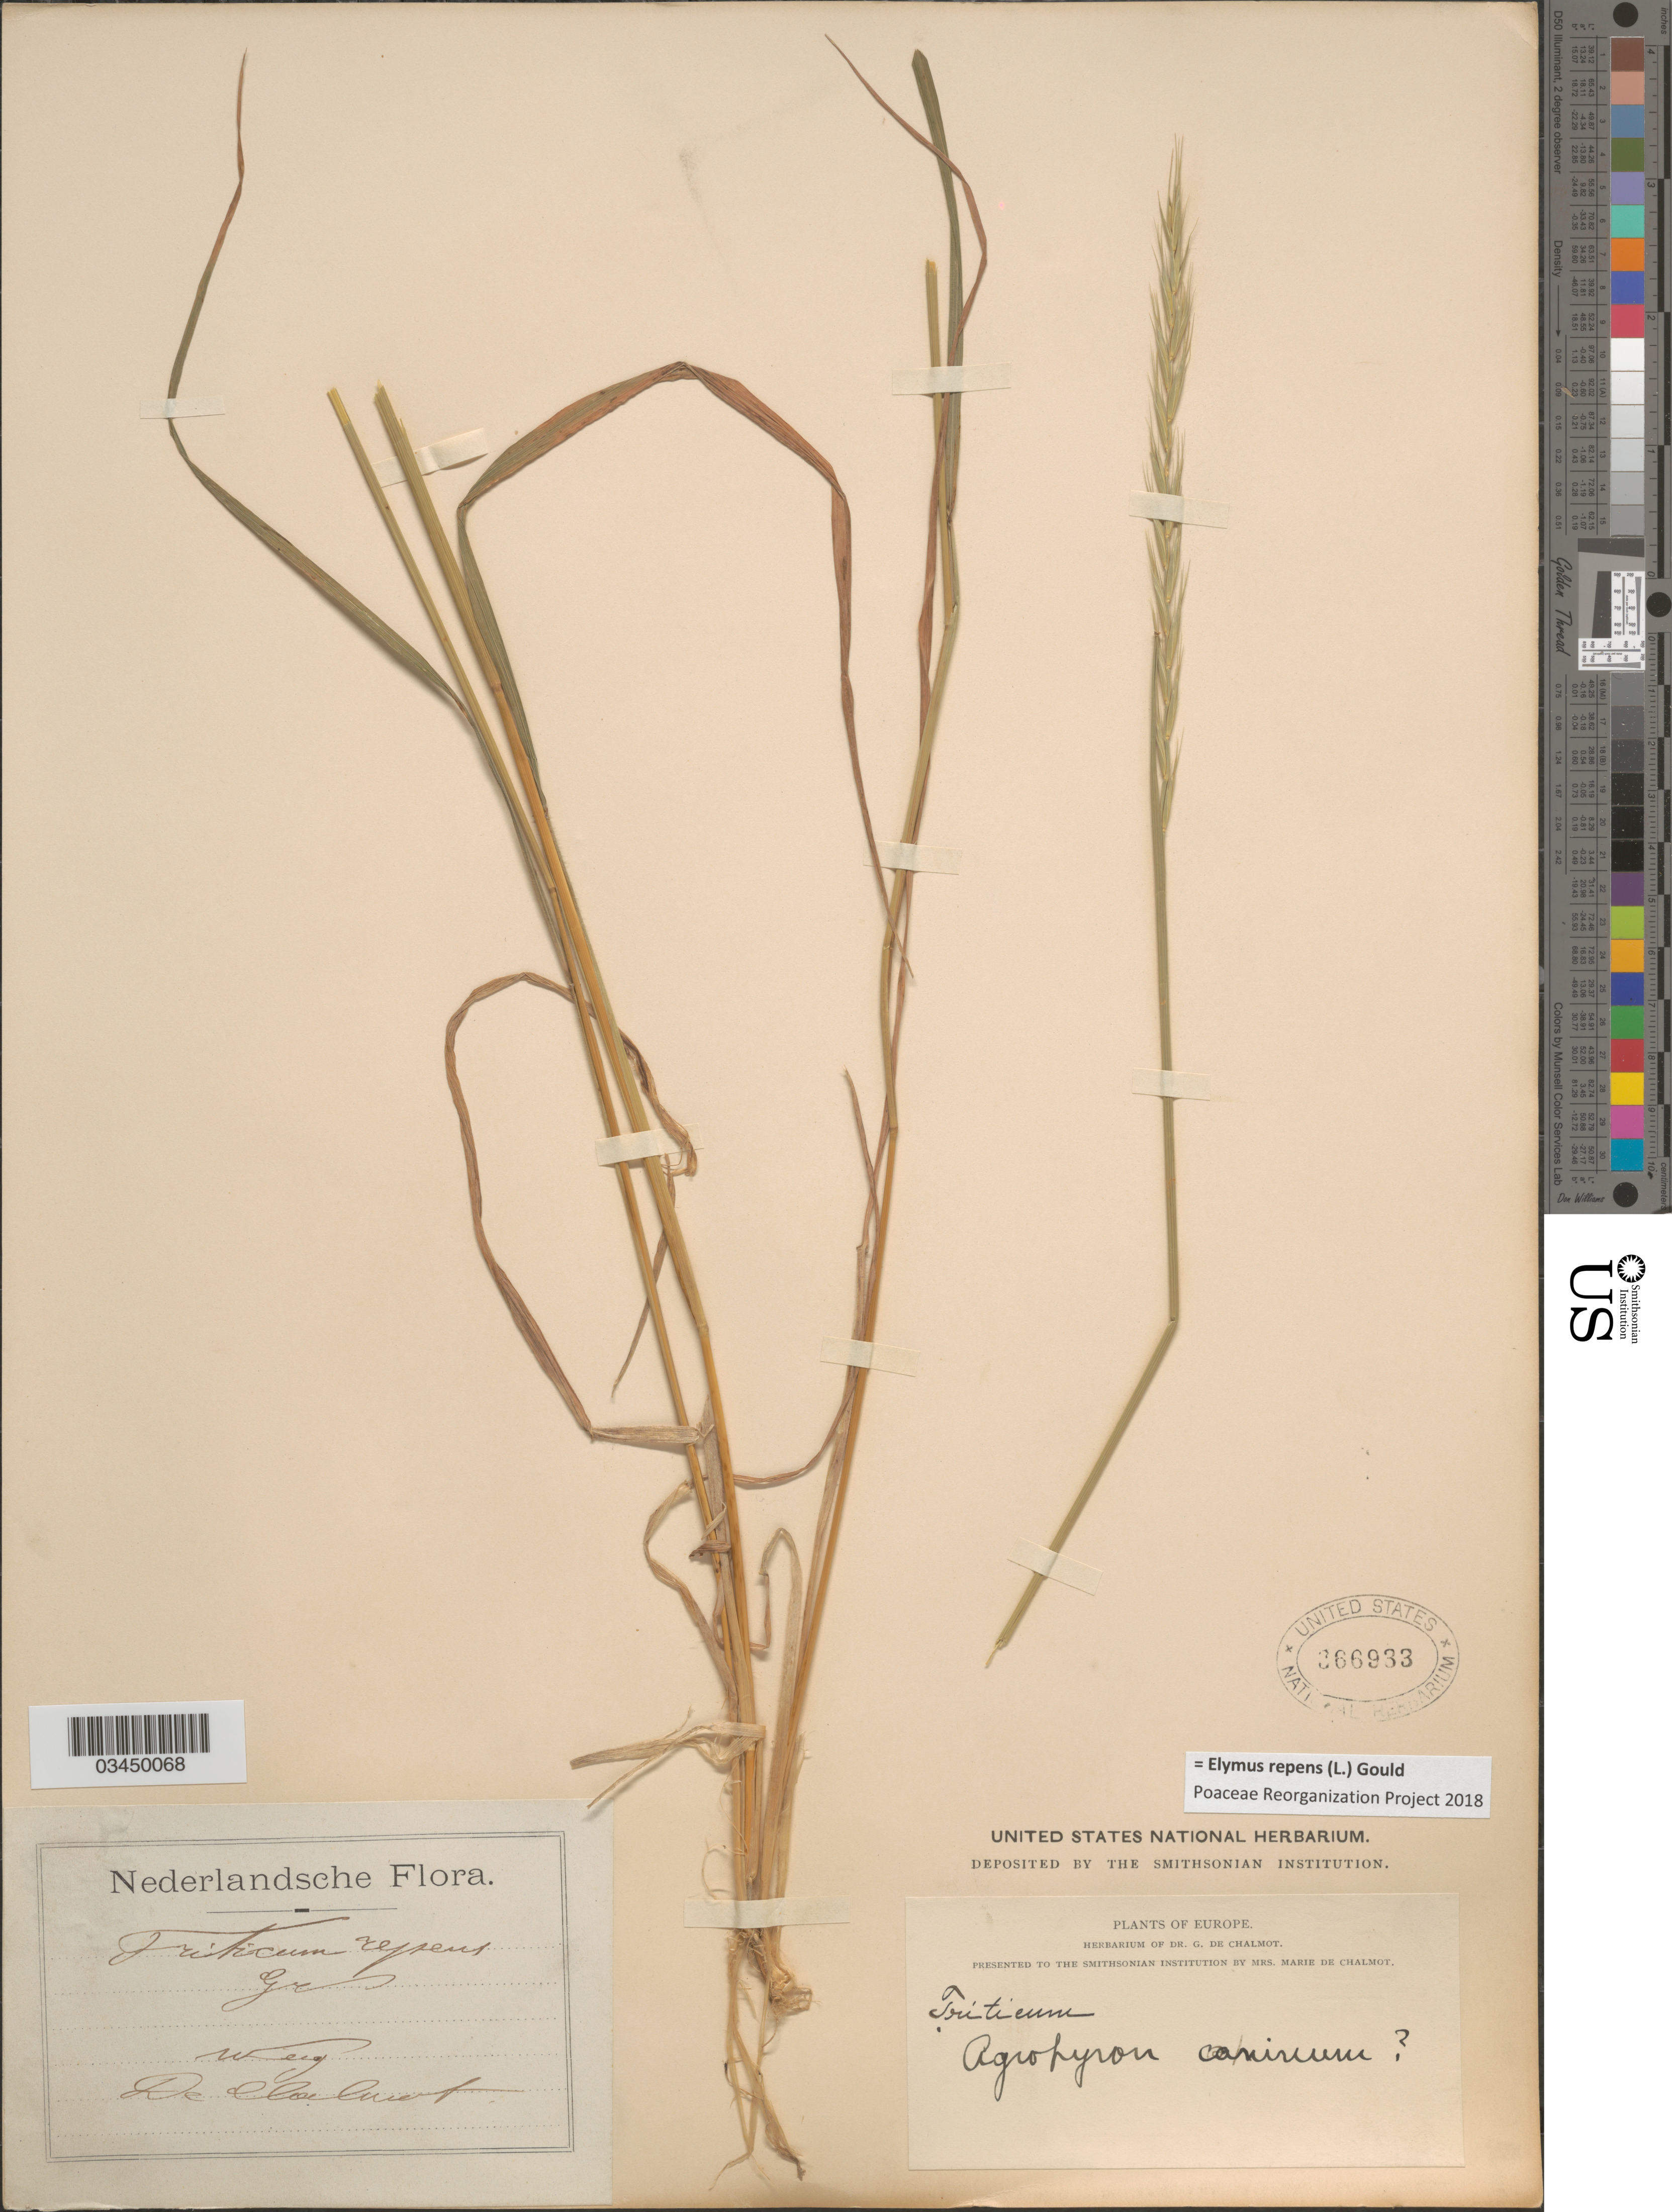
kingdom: Plantae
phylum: Tracheophyta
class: Liliopsida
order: Poales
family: Poaceae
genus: Elymus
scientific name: Elymus repens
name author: (L.) Gould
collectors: G. de Chalmot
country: Netherlands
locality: Nederlandsche. Wag.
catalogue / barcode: US 366933